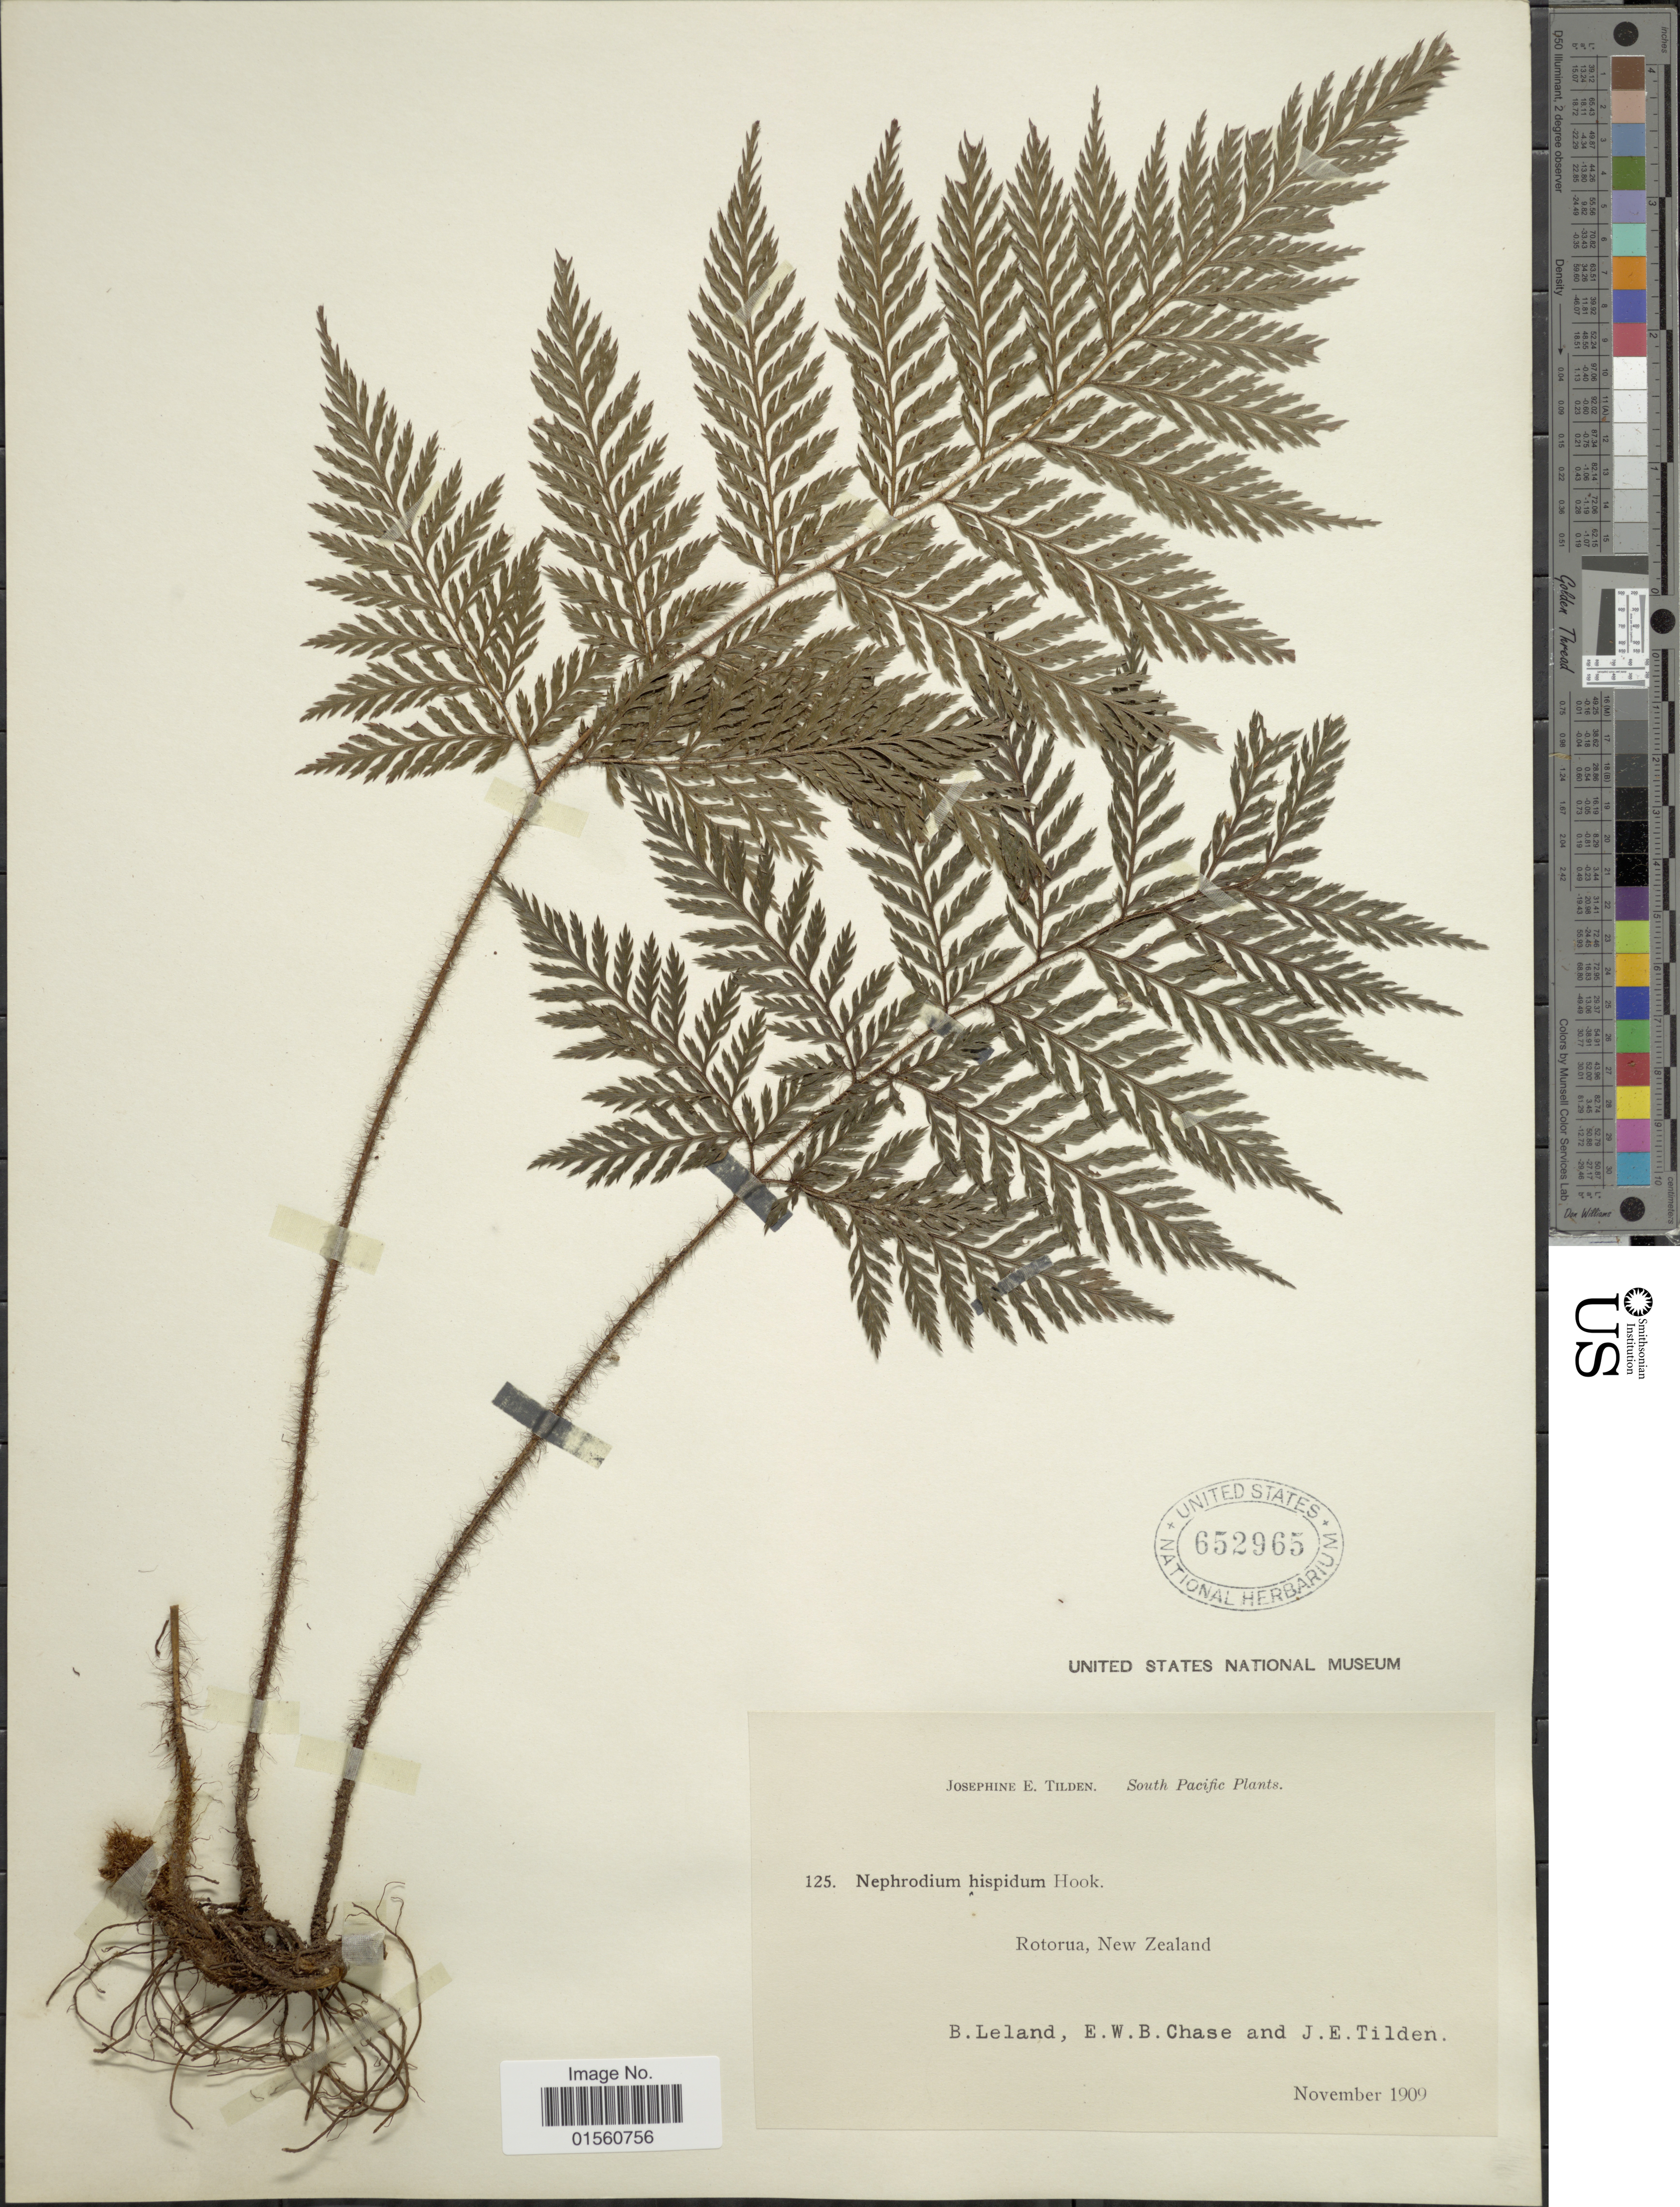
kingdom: Plantae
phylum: Tracheophyta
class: Polypodiopsida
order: Polypodiales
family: Dryopteridaceae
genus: Lastreopsis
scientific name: Lastreopsis hispida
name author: (Sw.) Tindale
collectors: B. Leland, E. W. Chase & J. E. Tilden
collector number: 125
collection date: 1909-11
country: New Zealand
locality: Rotorua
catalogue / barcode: US 652965